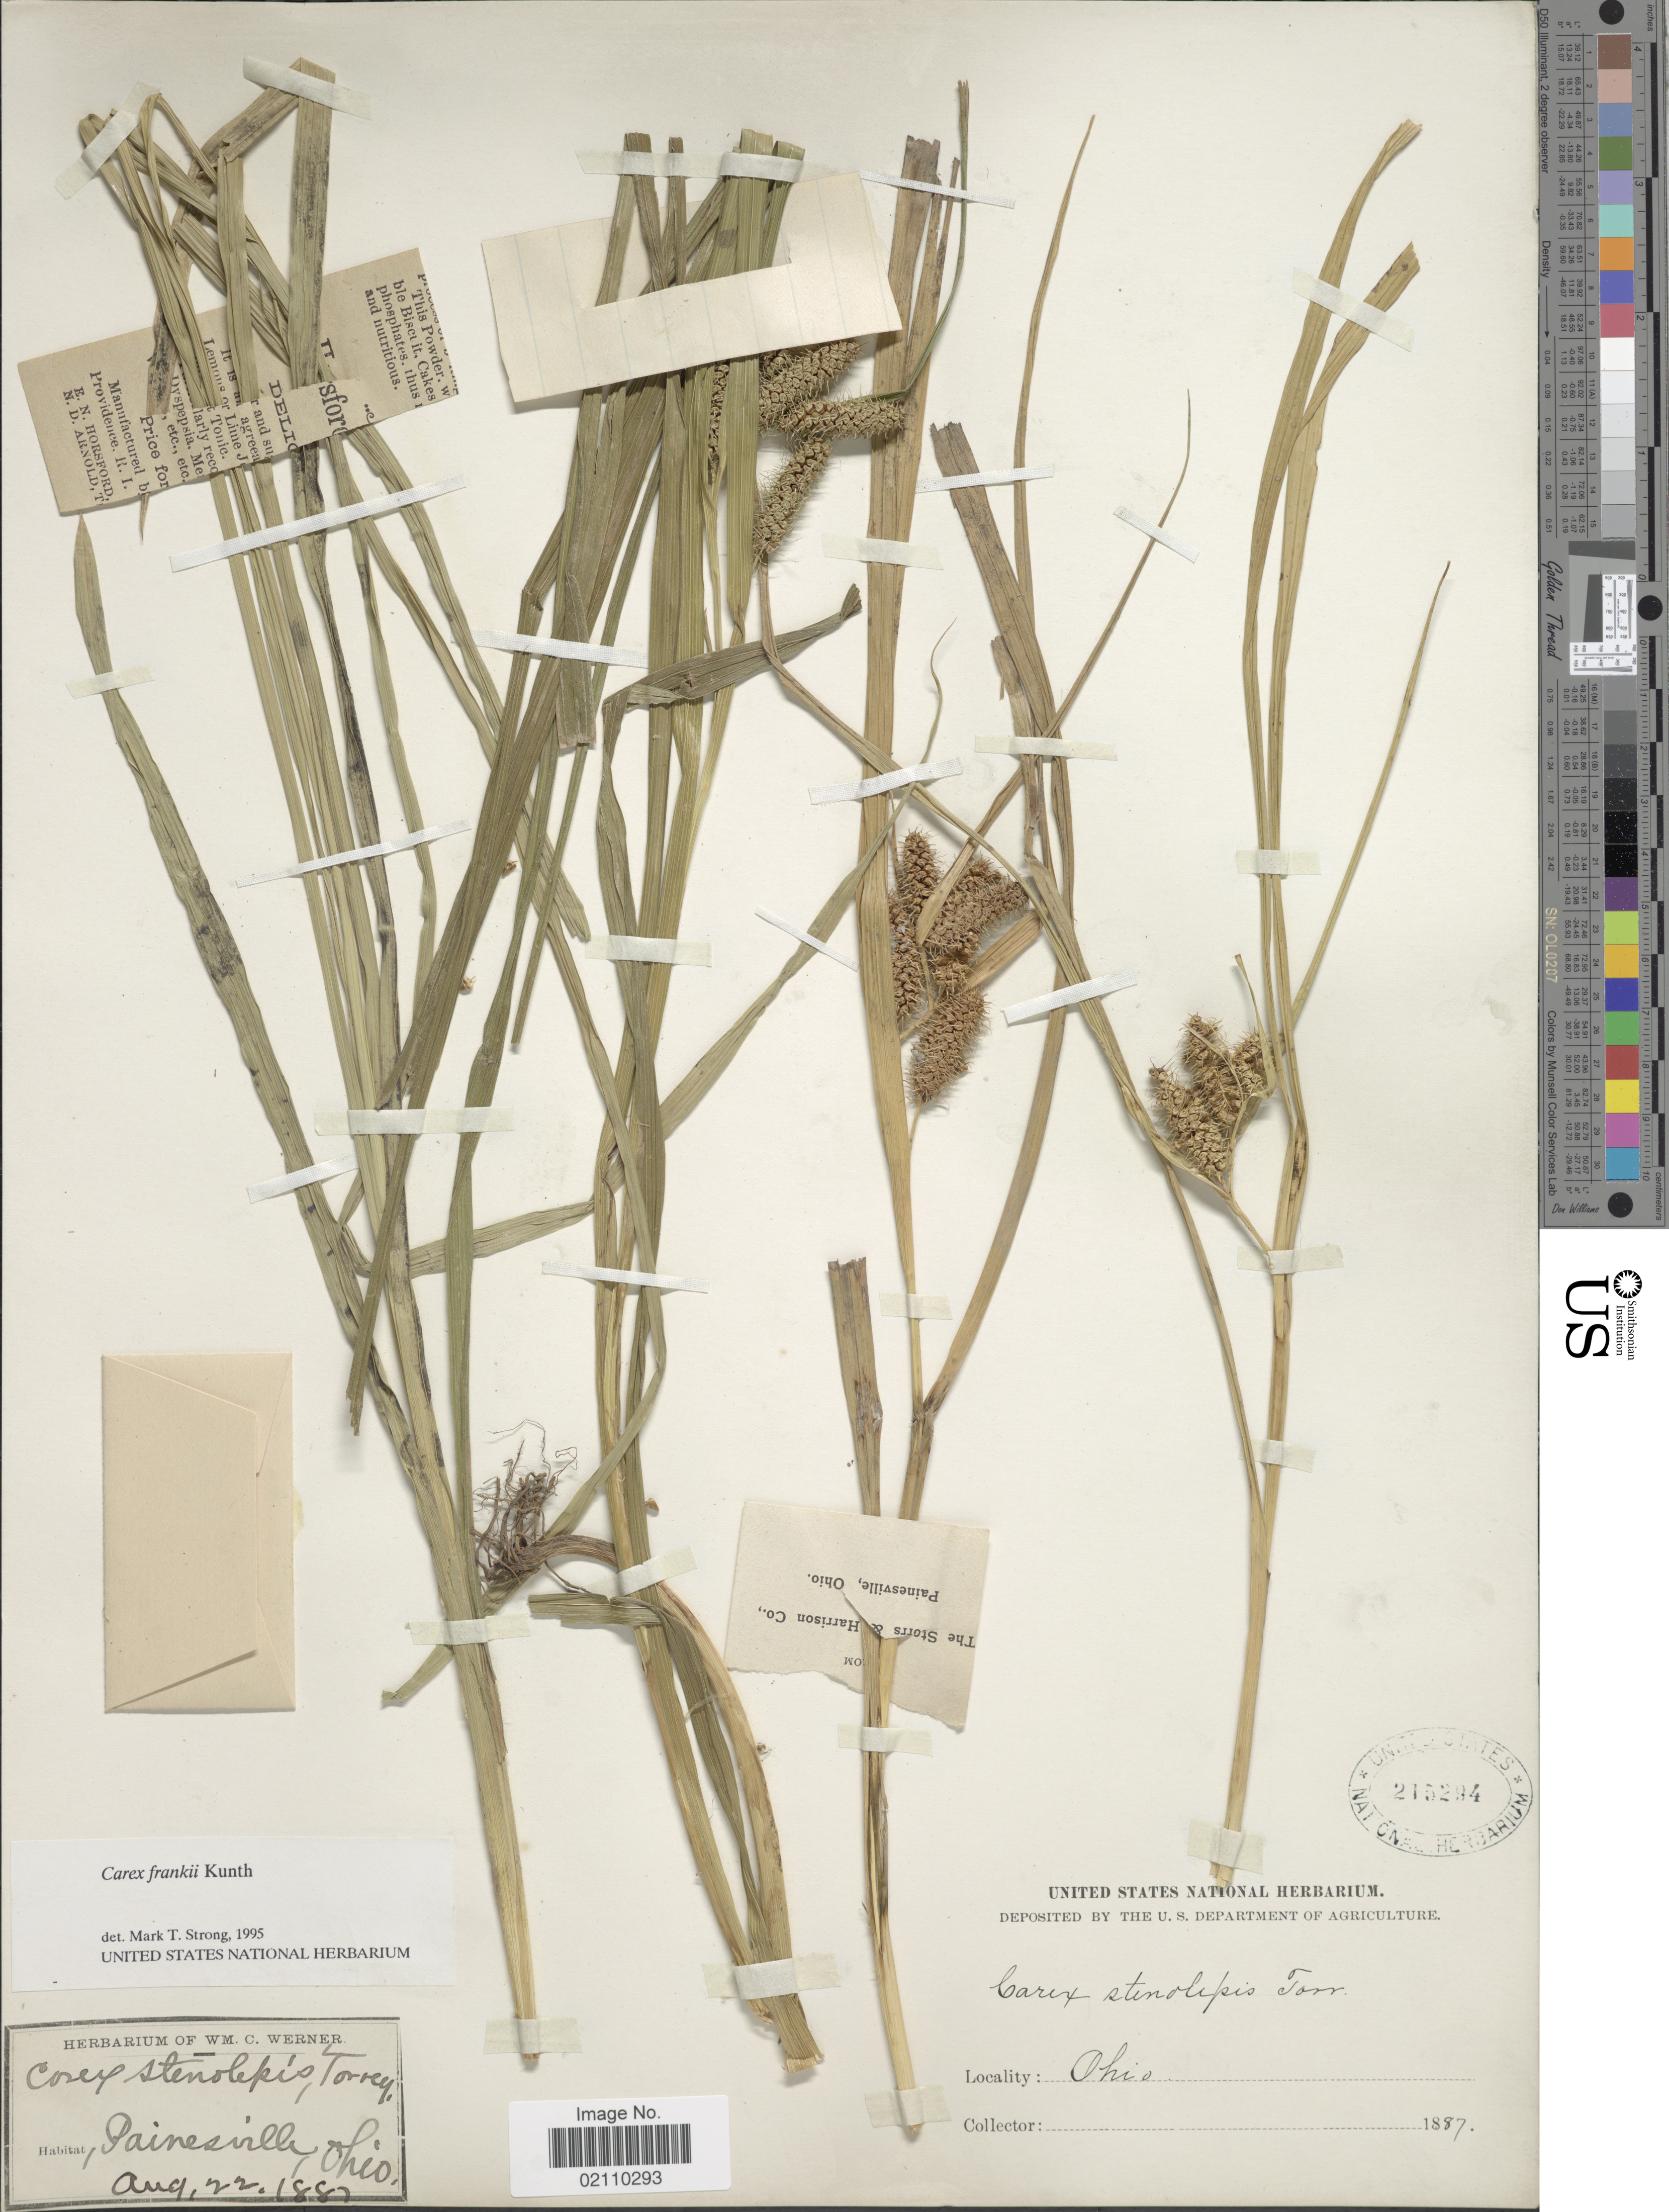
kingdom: Plantae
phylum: Tracheophyta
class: Liliopsida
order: Poales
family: Cyperaceae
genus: Carex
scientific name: Carex frankii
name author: Kunth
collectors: ex herb. Wm. C. Werner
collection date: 1887-08-22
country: United States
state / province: Ohio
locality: The Storrs & Harrison Co., Painesville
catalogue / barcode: US 215294